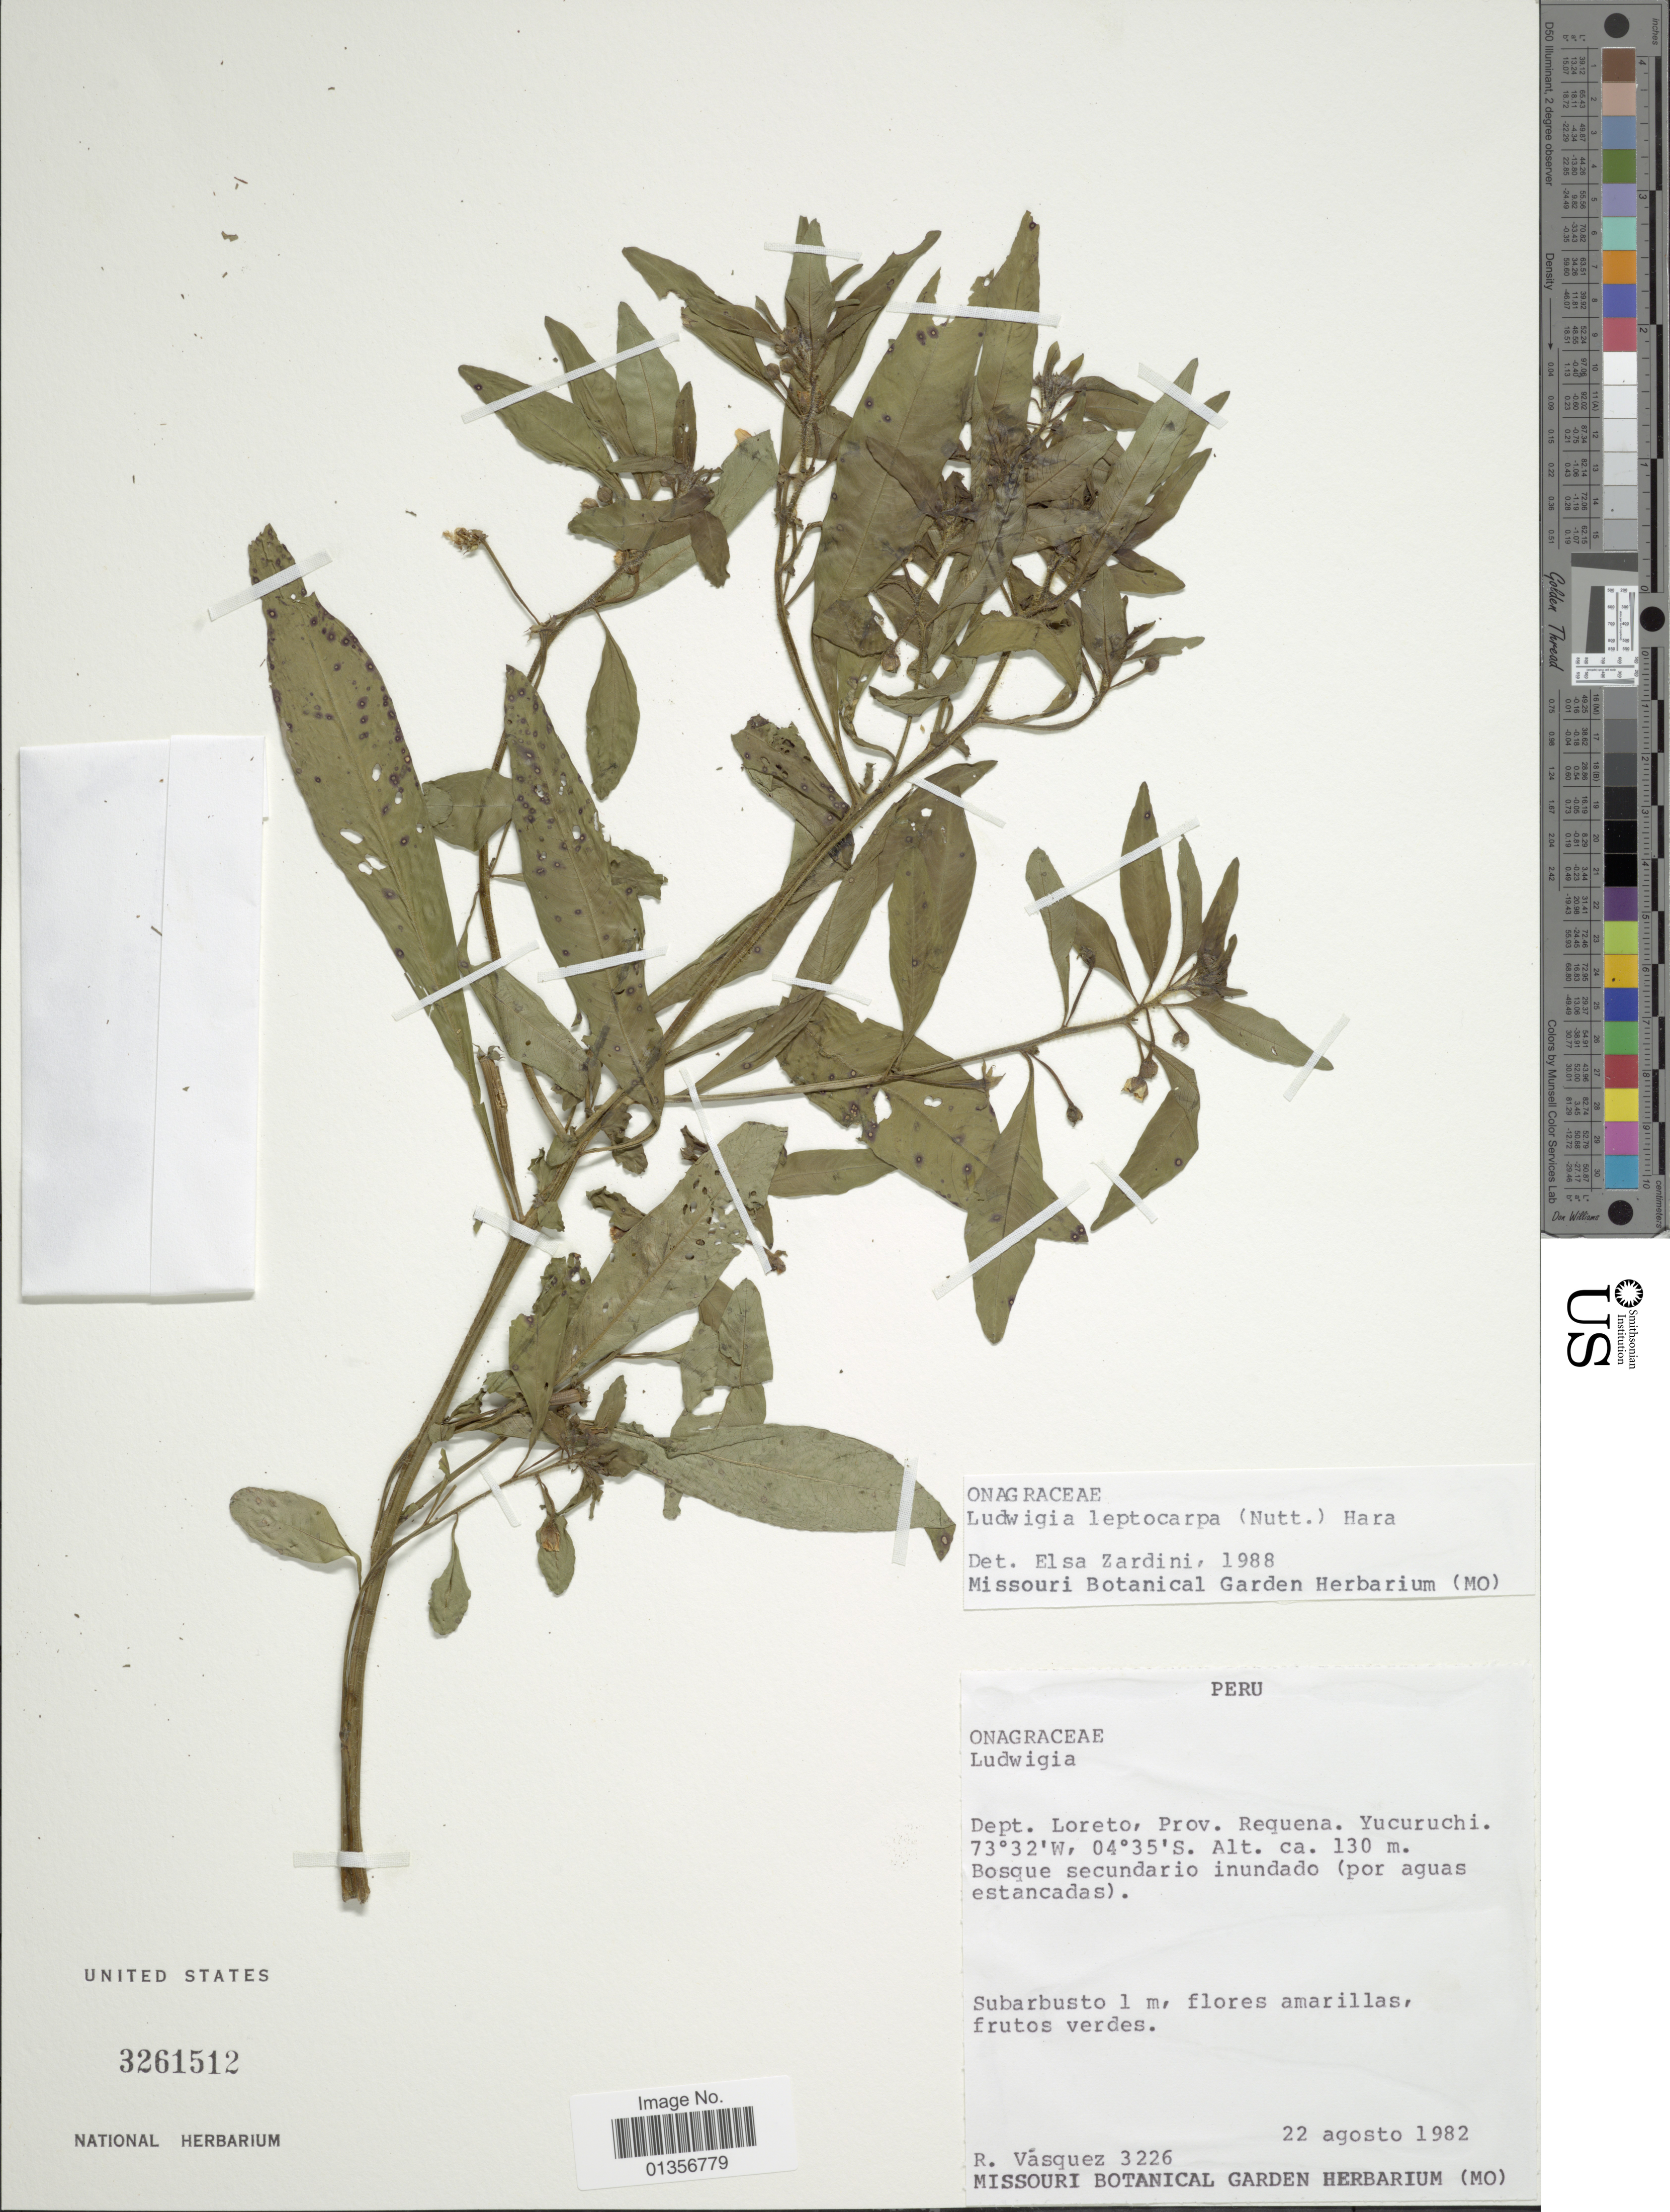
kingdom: Plantae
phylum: Tracheophyta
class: Magnoliopsida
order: Myrtales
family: Onagraceae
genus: Ludwigia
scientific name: Ludwigia leptocarpa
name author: (Nutt.) H. Hara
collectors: R. Vásquez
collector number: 3226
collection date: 1982-08-22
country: Peru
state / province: Loreto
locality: Prov. Requena. Yucuruchi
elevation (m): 130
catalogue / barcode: US 3261512